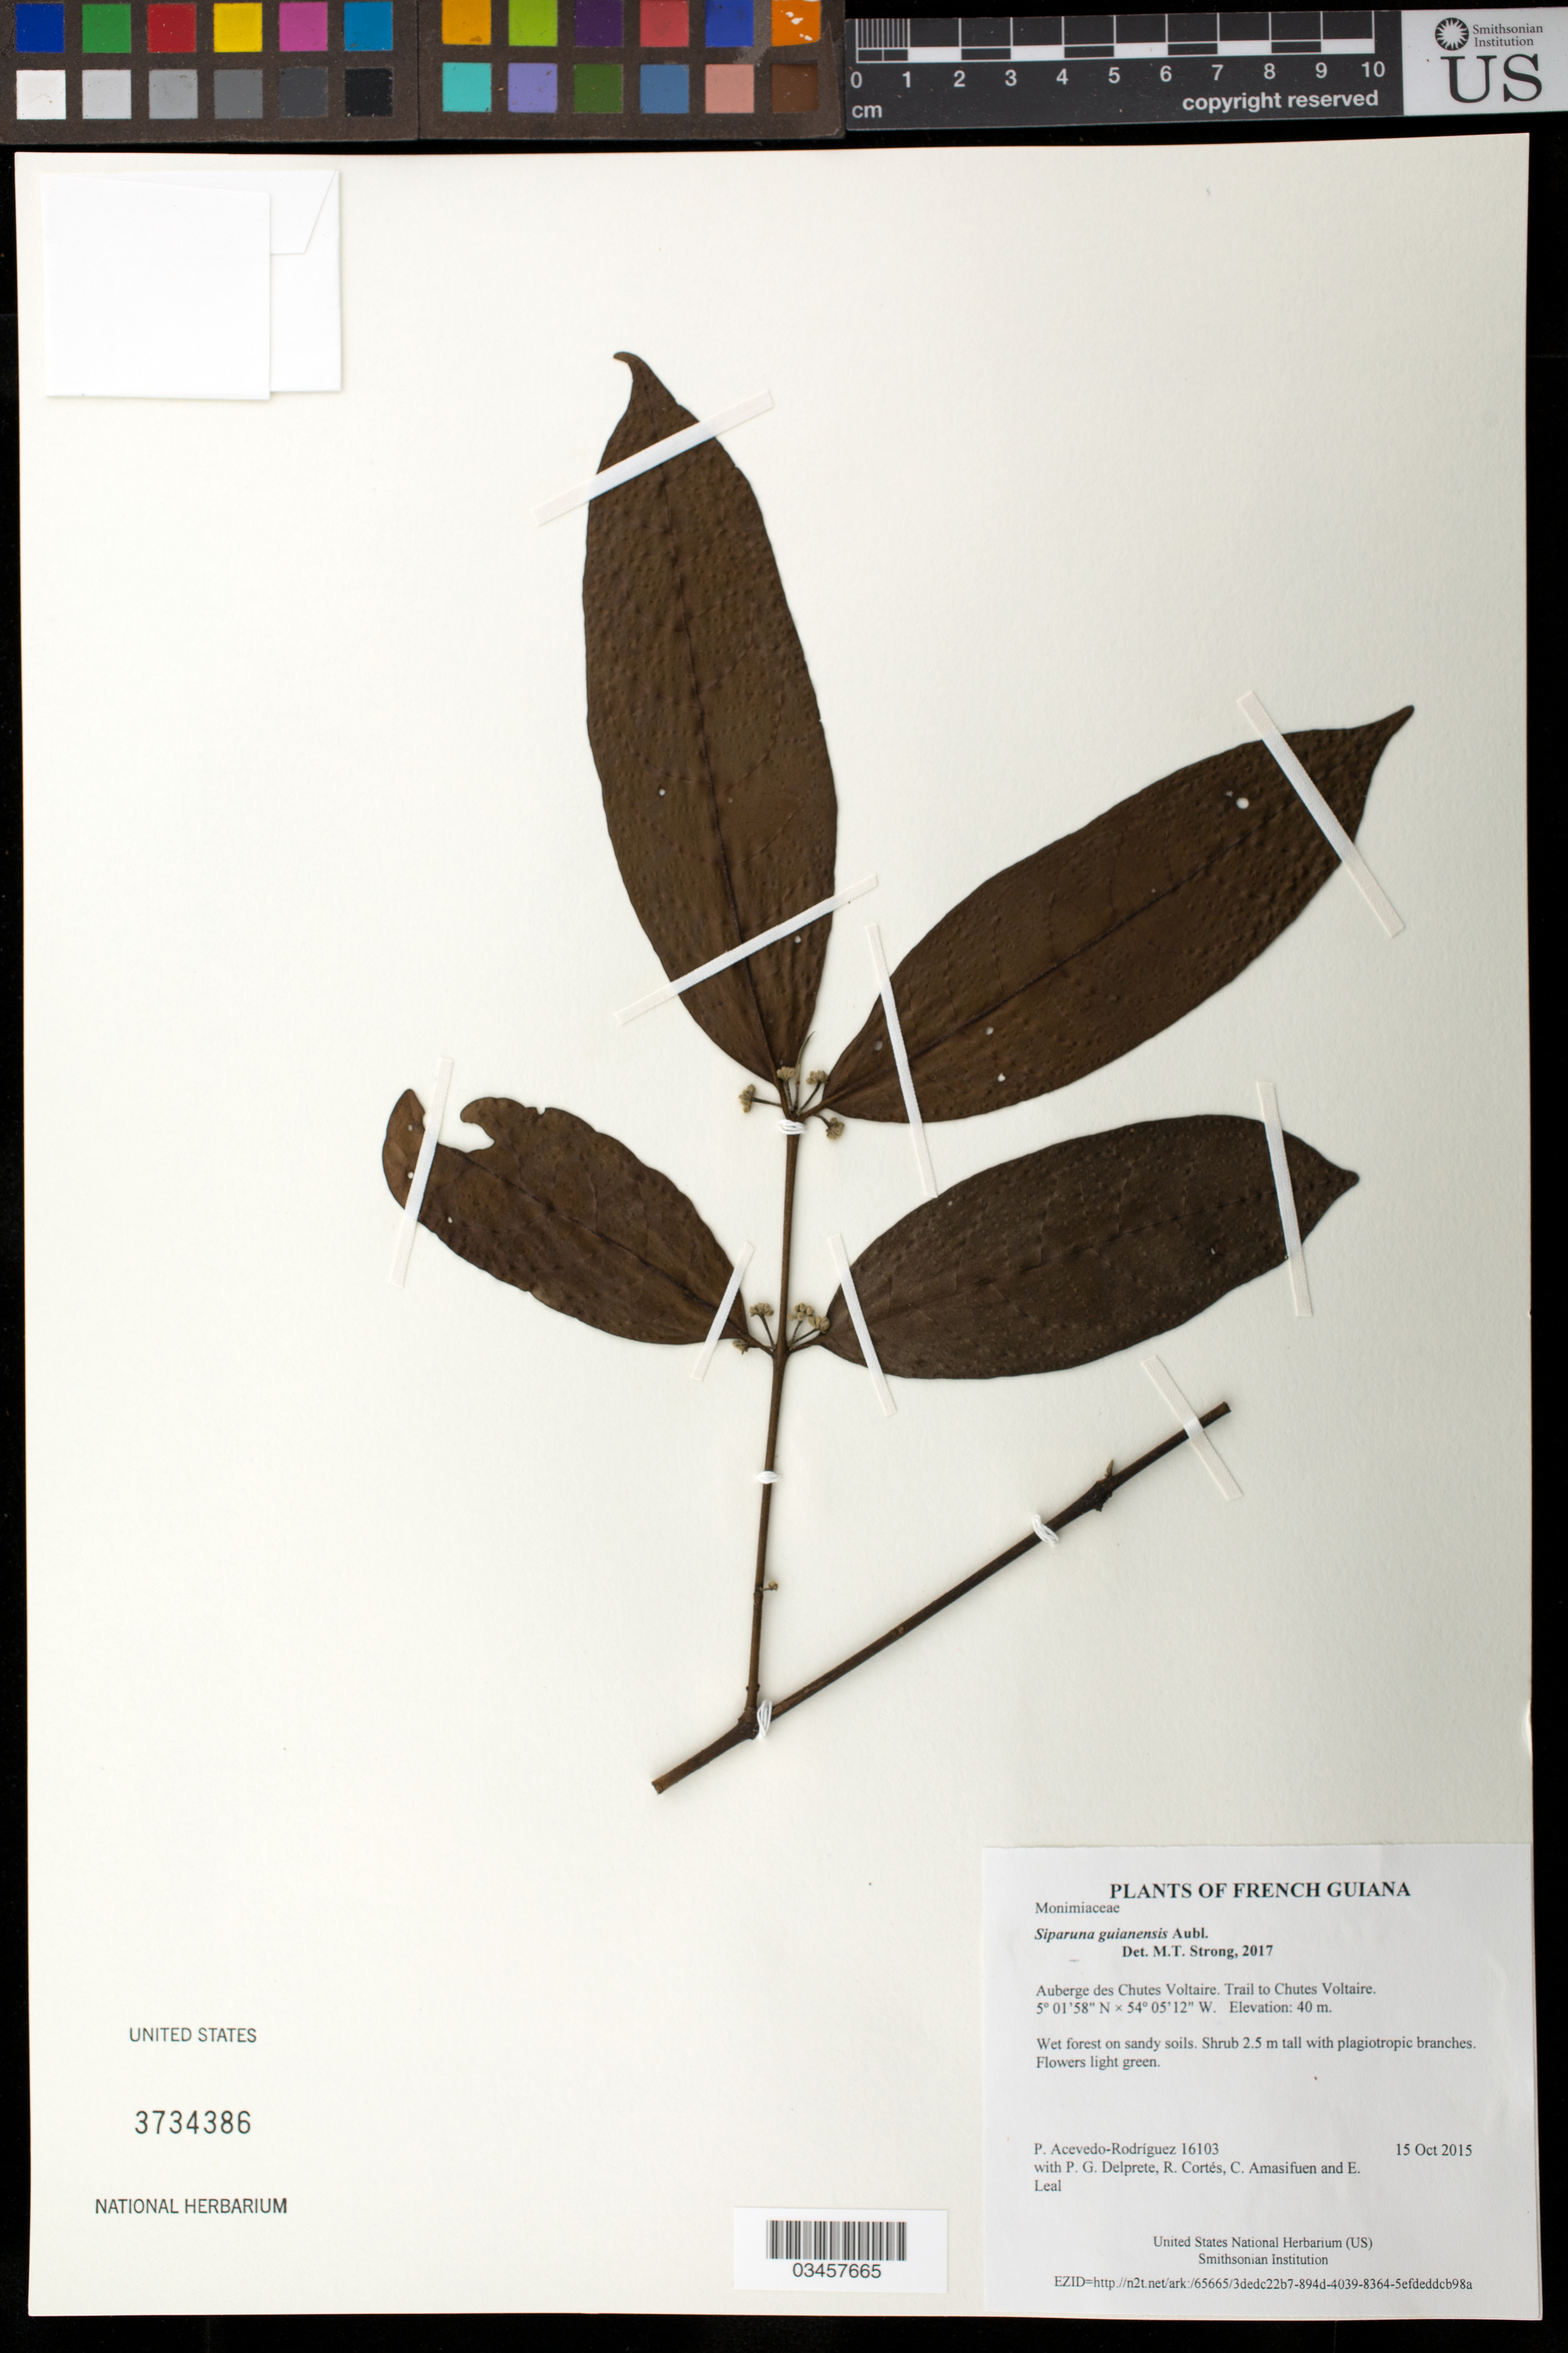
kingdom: Plantae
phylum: Tracheophyta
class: Magnoliopsida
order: Laurales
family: Siparunaceae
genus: Siparuna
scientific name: Siparuna guianensis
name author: Aubl.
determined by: Strong, M. T., (US), Smithsonian Institution - National Museum of Natural History (UNITED STATES)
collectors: P. Acevedo-Rodr., P. G. Delprete, R. Cortés, C. Amasifuen & E. Leal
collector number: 16103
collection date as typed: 15 October 2015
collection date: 2015-10-15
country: French Guiana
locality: Auberge des Chutes Voltaire. Trail to Chutes Voltaire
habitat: Wet forest on sandy soils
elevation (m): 40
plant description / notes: US, NY, MO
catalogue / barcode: US 3734386